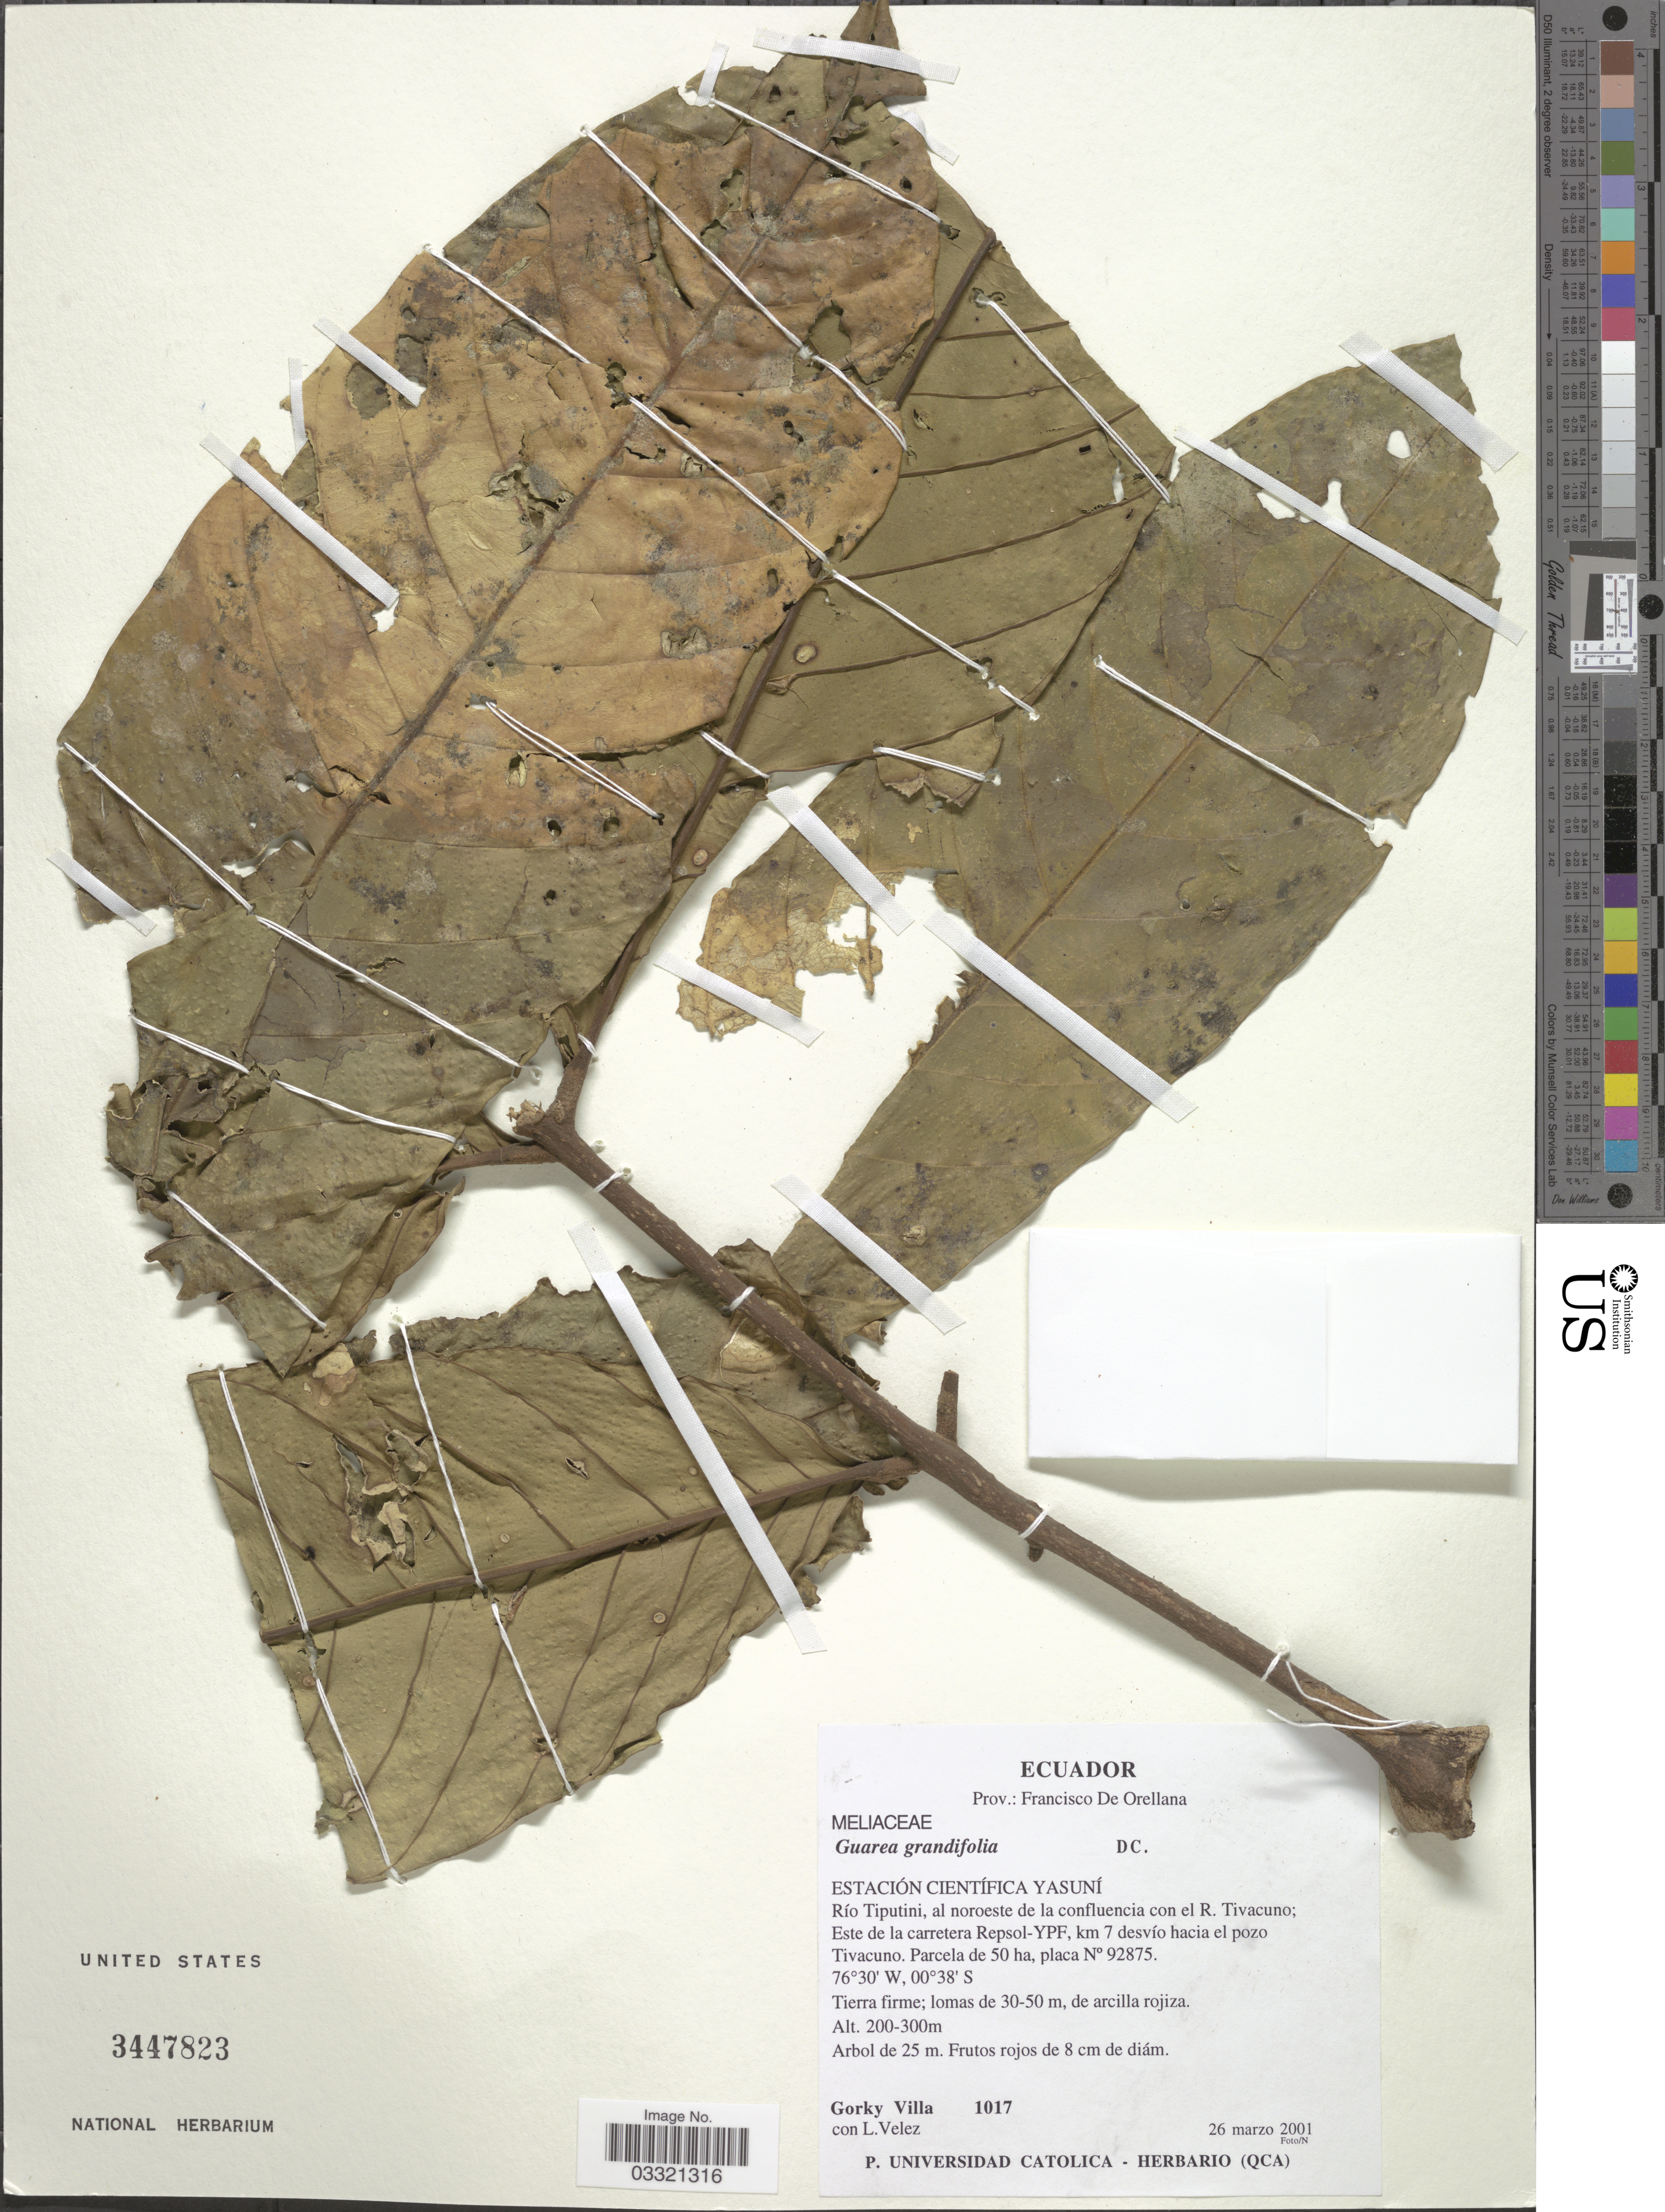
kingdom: Plantae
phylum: Tracheophyta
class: Magnoliopsida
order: Sapindales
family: Meliaceae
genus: Guarea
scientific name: Guarea grandifolia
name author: DC.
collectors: G. Villa & L. Velez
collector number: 1017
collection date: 2001-03-26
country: Ecuador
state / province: Orellana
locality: Prov.: Francisco De Orellana. Estación Científica Yasuní. Río Tiputini, al noroeste de la confluencia con el R. Tivacuno; Este de la carretera Repsol-YPF, km 7 desvío hacia el pozo Tivacuno. Parcela de 50 ha, placa N° 92875.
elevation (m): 200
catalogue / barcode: US 3447823